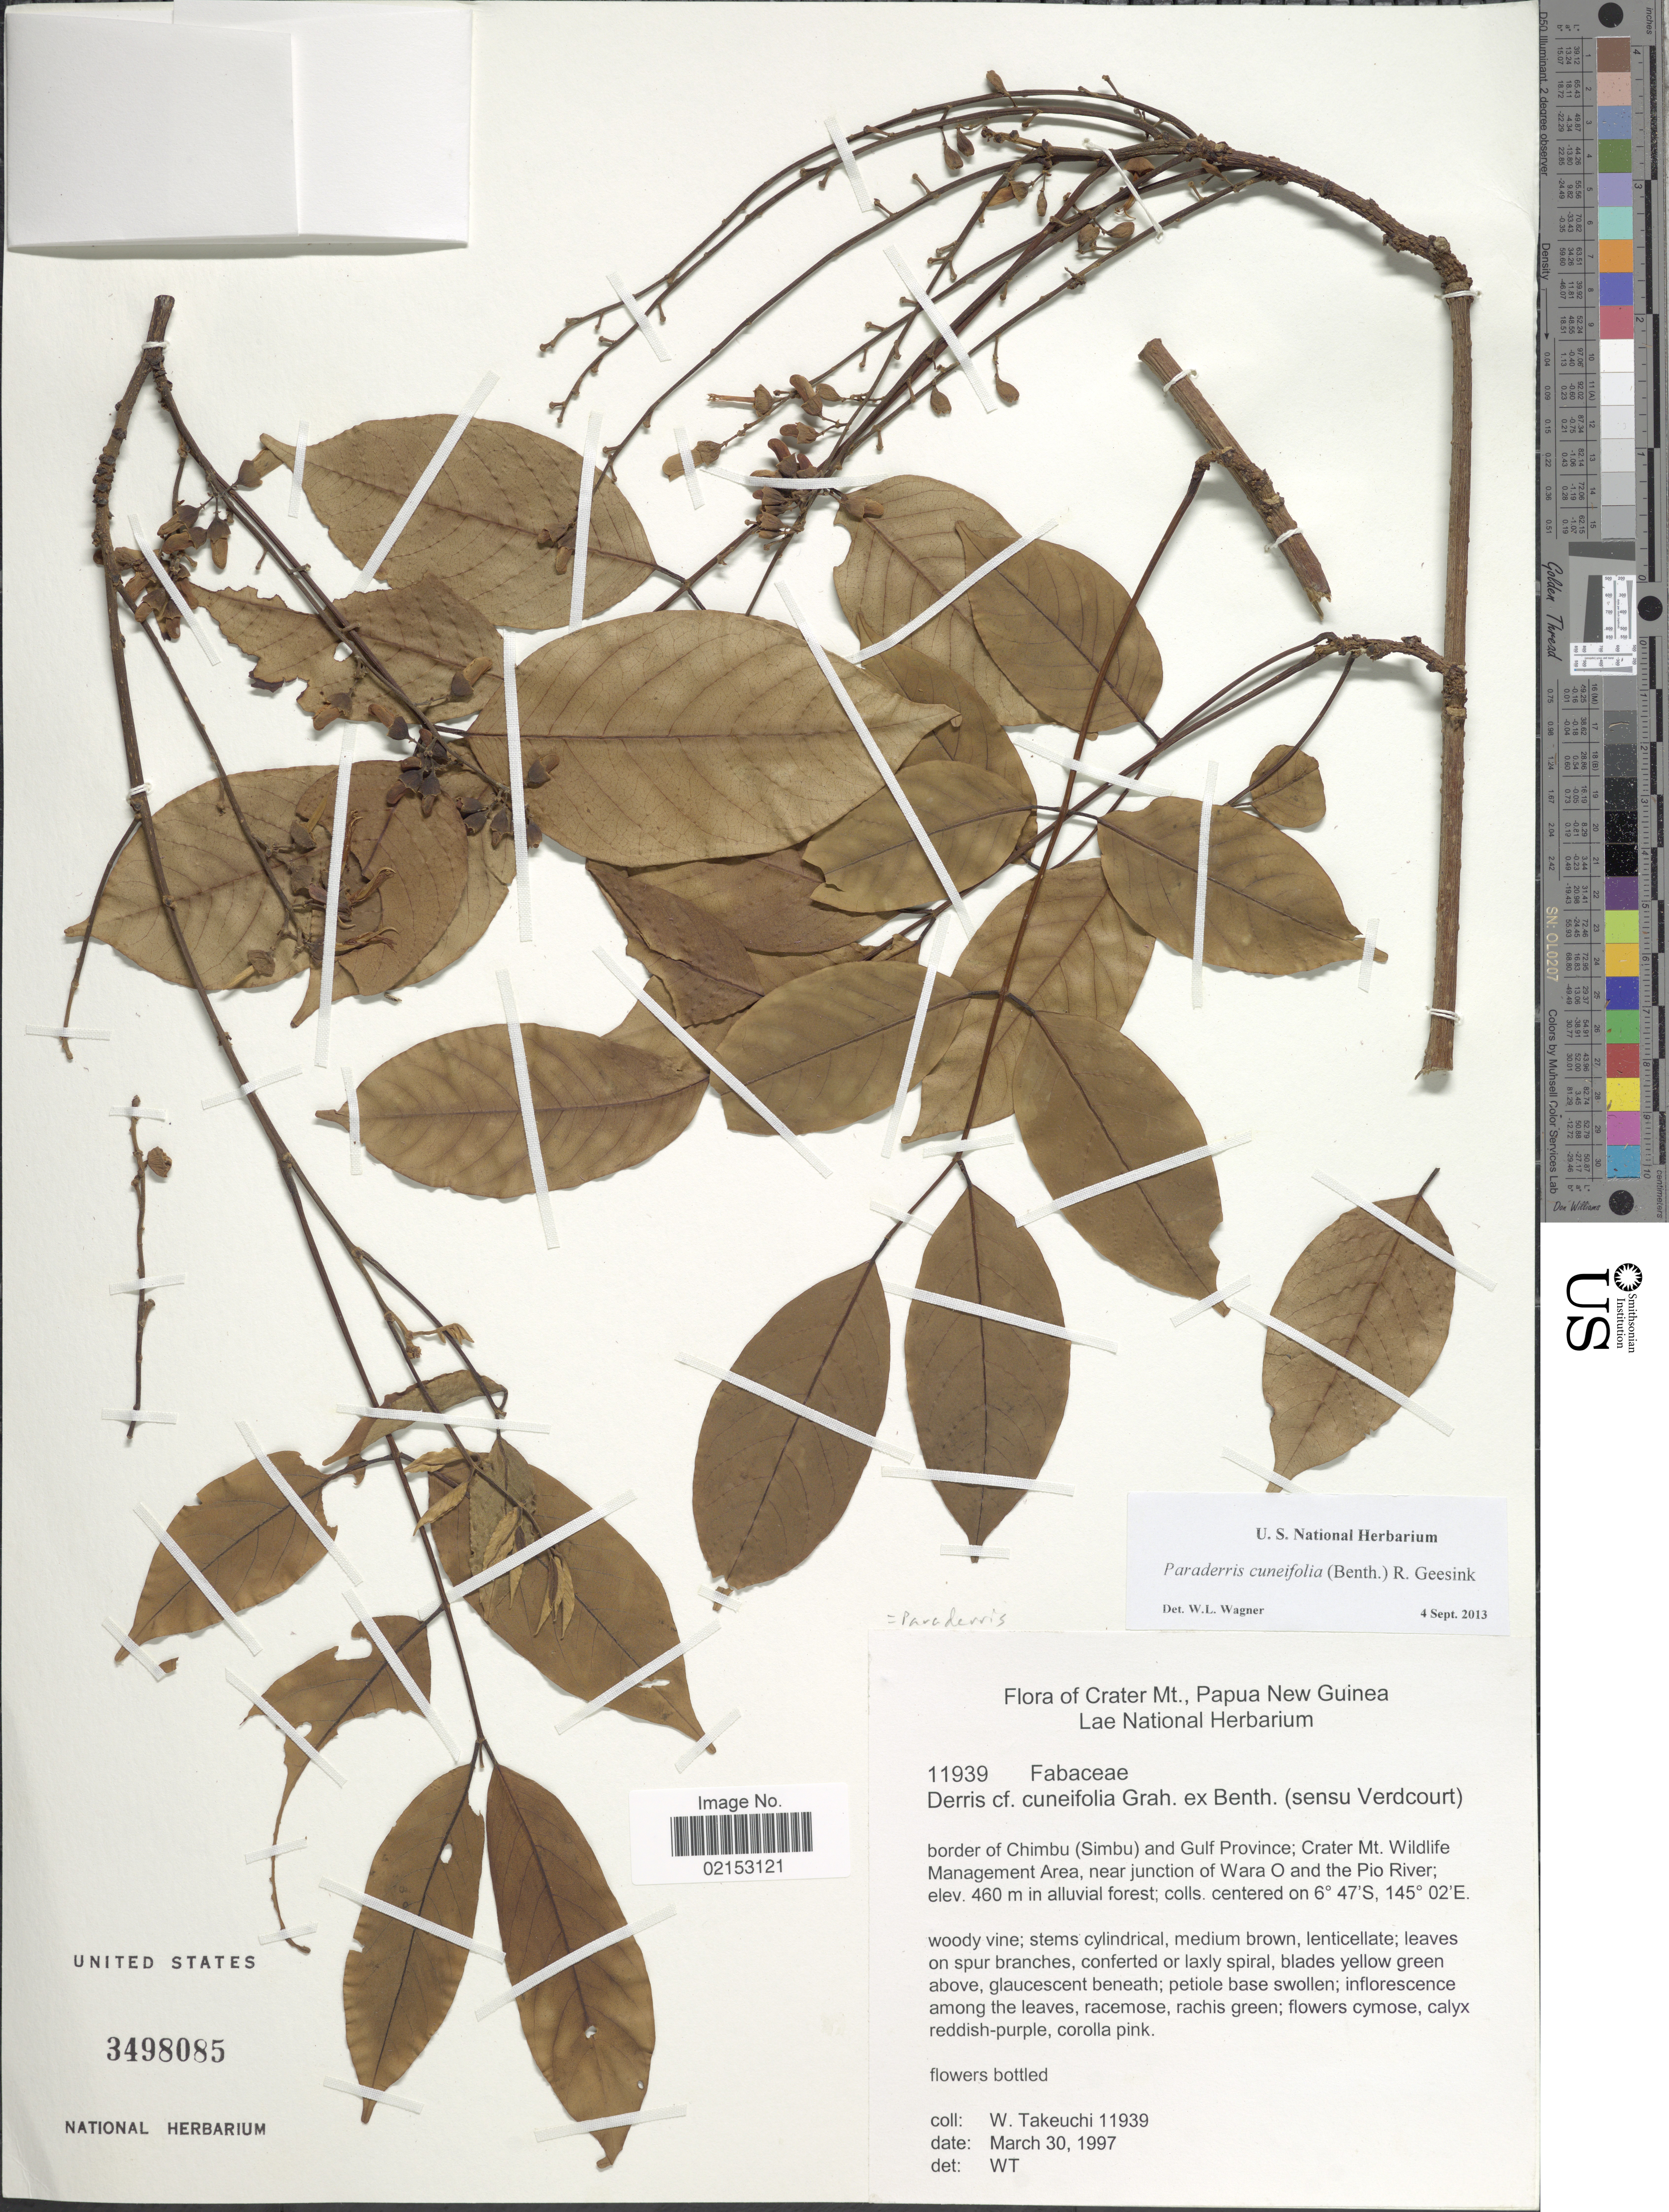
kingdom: Plantae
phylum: Tracheophyta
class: Magnoliopsida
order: Fabales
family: Fabaceae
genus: Derris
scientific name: Derris cuneifolia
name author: Benth.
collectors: W. Takeuchi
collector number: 11939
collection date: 1997-03-30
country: Papua New Guinea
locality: Crater Mt., border of Chimbu (Simbu) and Gulf Province; Crater Mt. Wildlife Management Area, near junction of Wara O and the Pio River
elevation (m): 460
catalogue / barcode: US 3498085